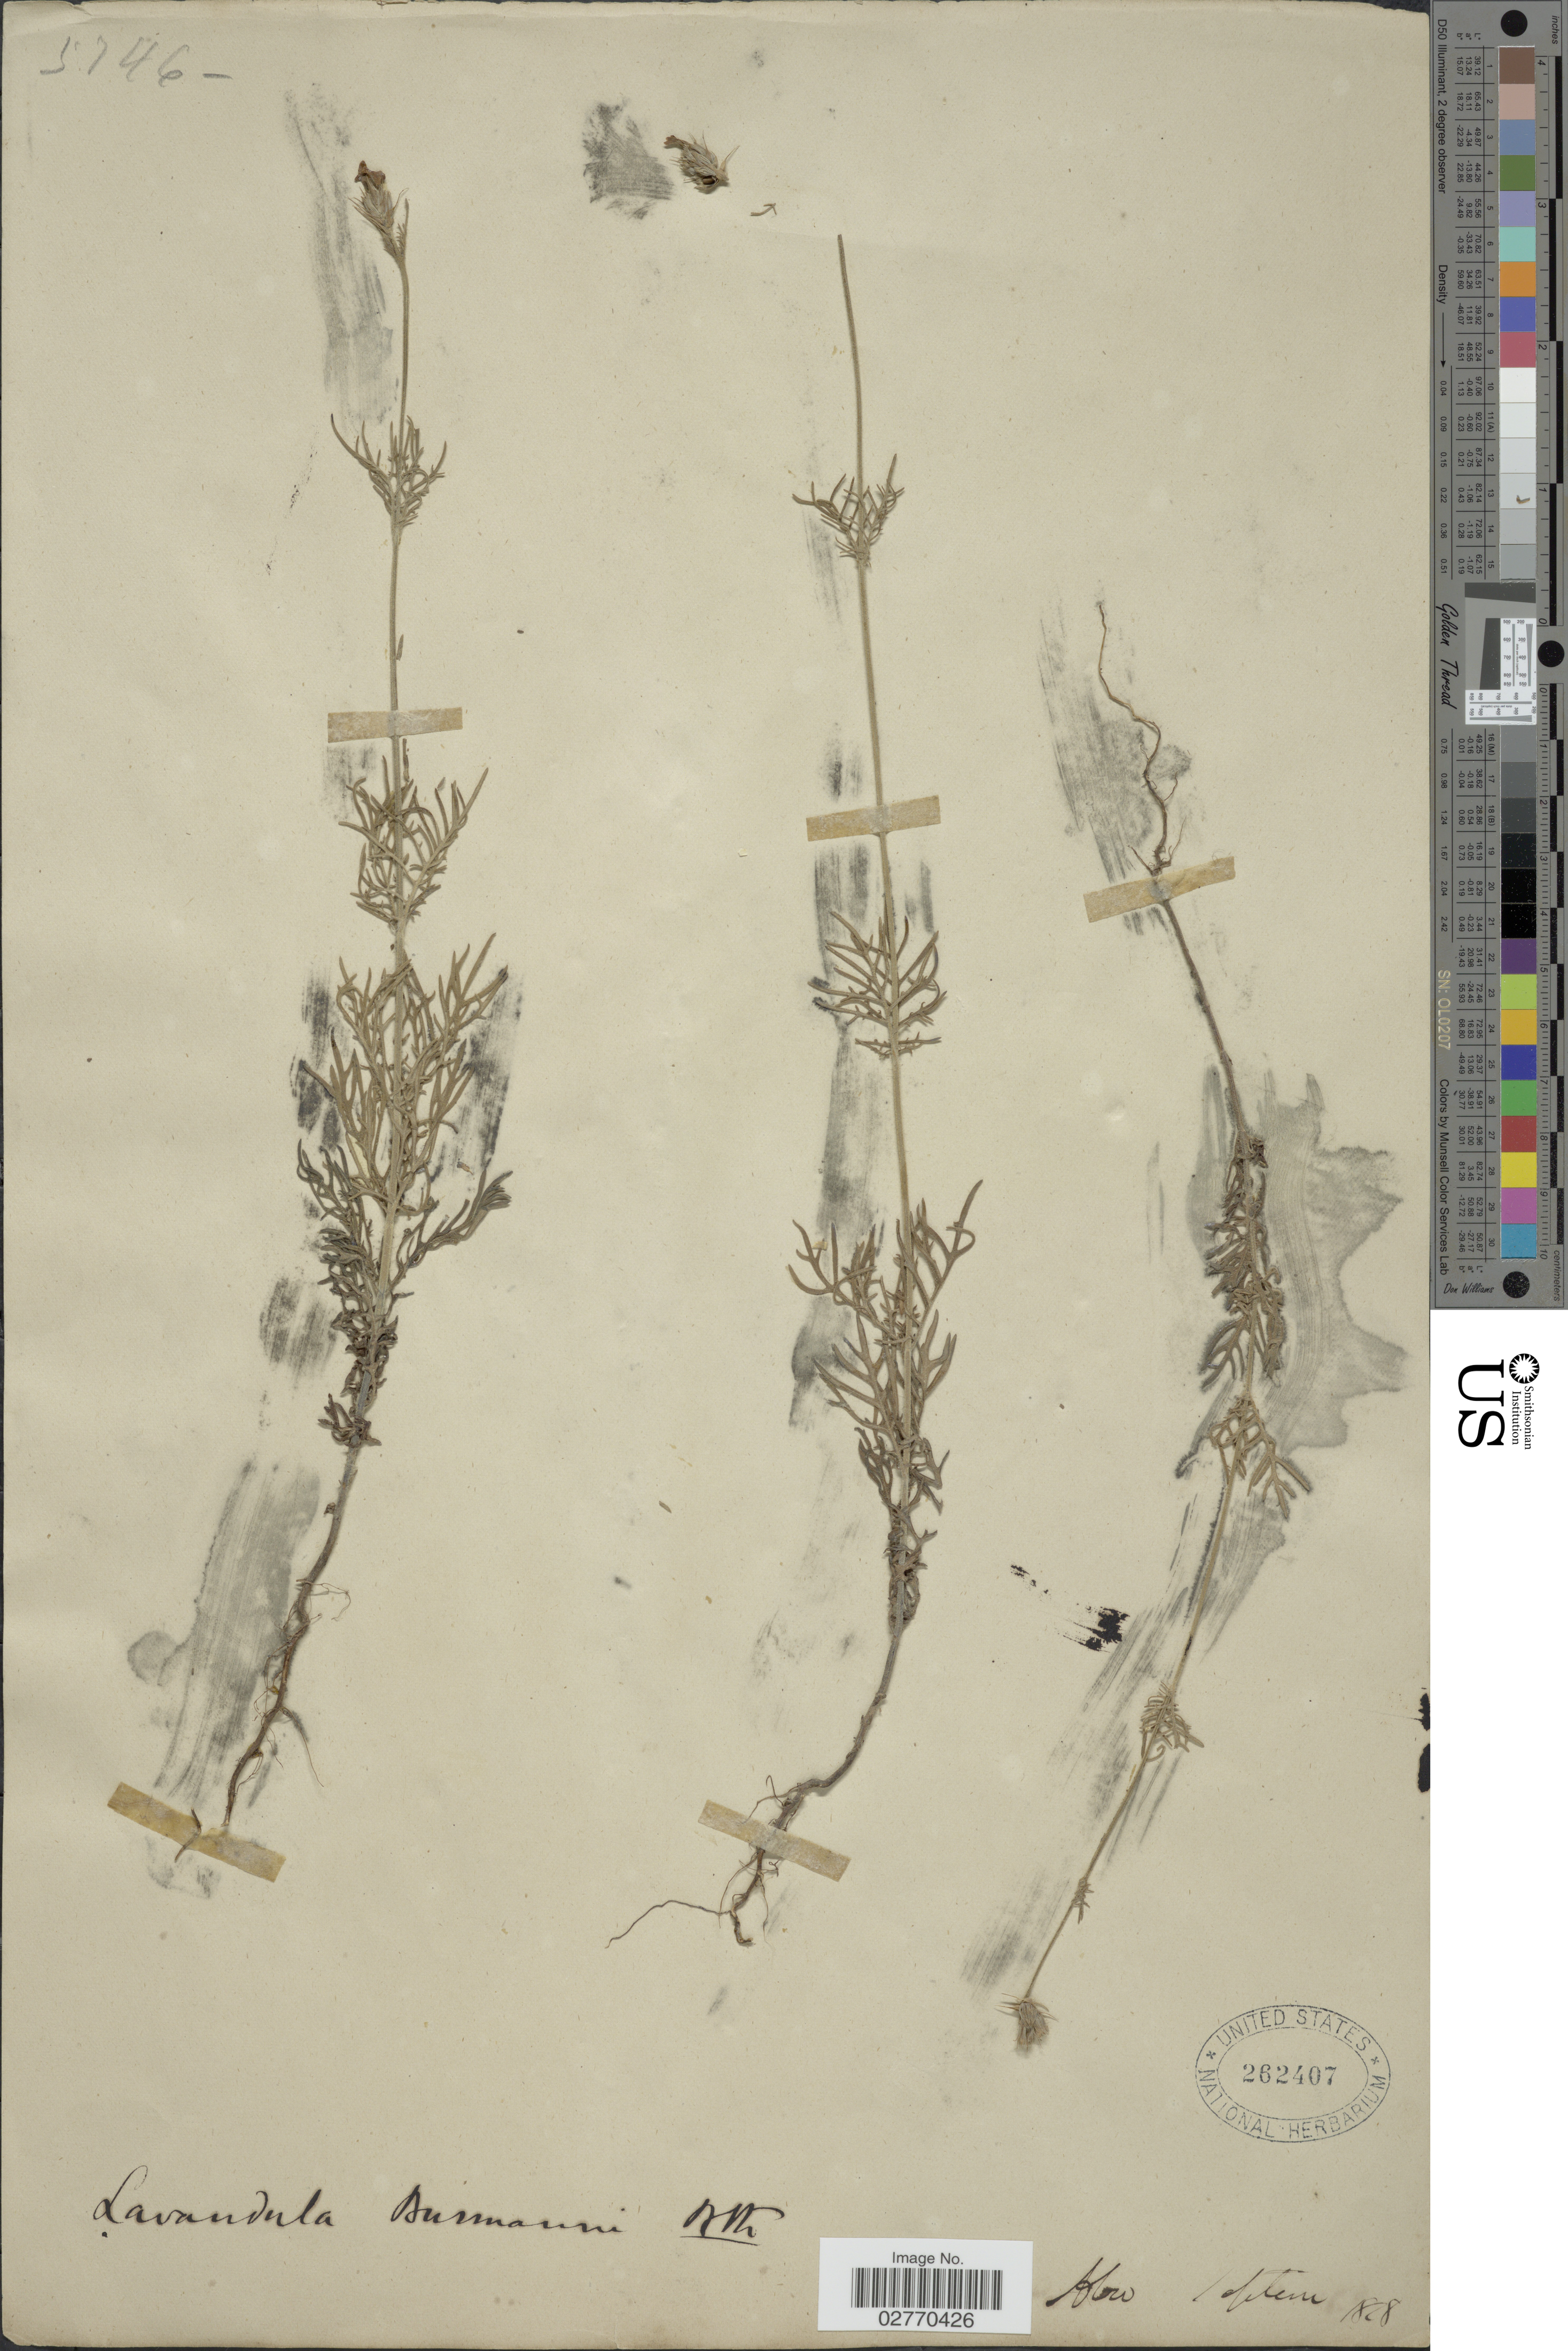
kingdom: Plantae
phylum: Tracheophyta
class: Magnoliopsida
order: Lamiales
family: Lamiaceae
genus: Lavandula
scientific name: Lavandula bipinnata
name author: (A. Roth) Kuntze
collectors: ex herb. Hort. Reg. Kew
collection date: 1828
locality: Kafetem [interpreted]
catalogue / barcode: US 262407